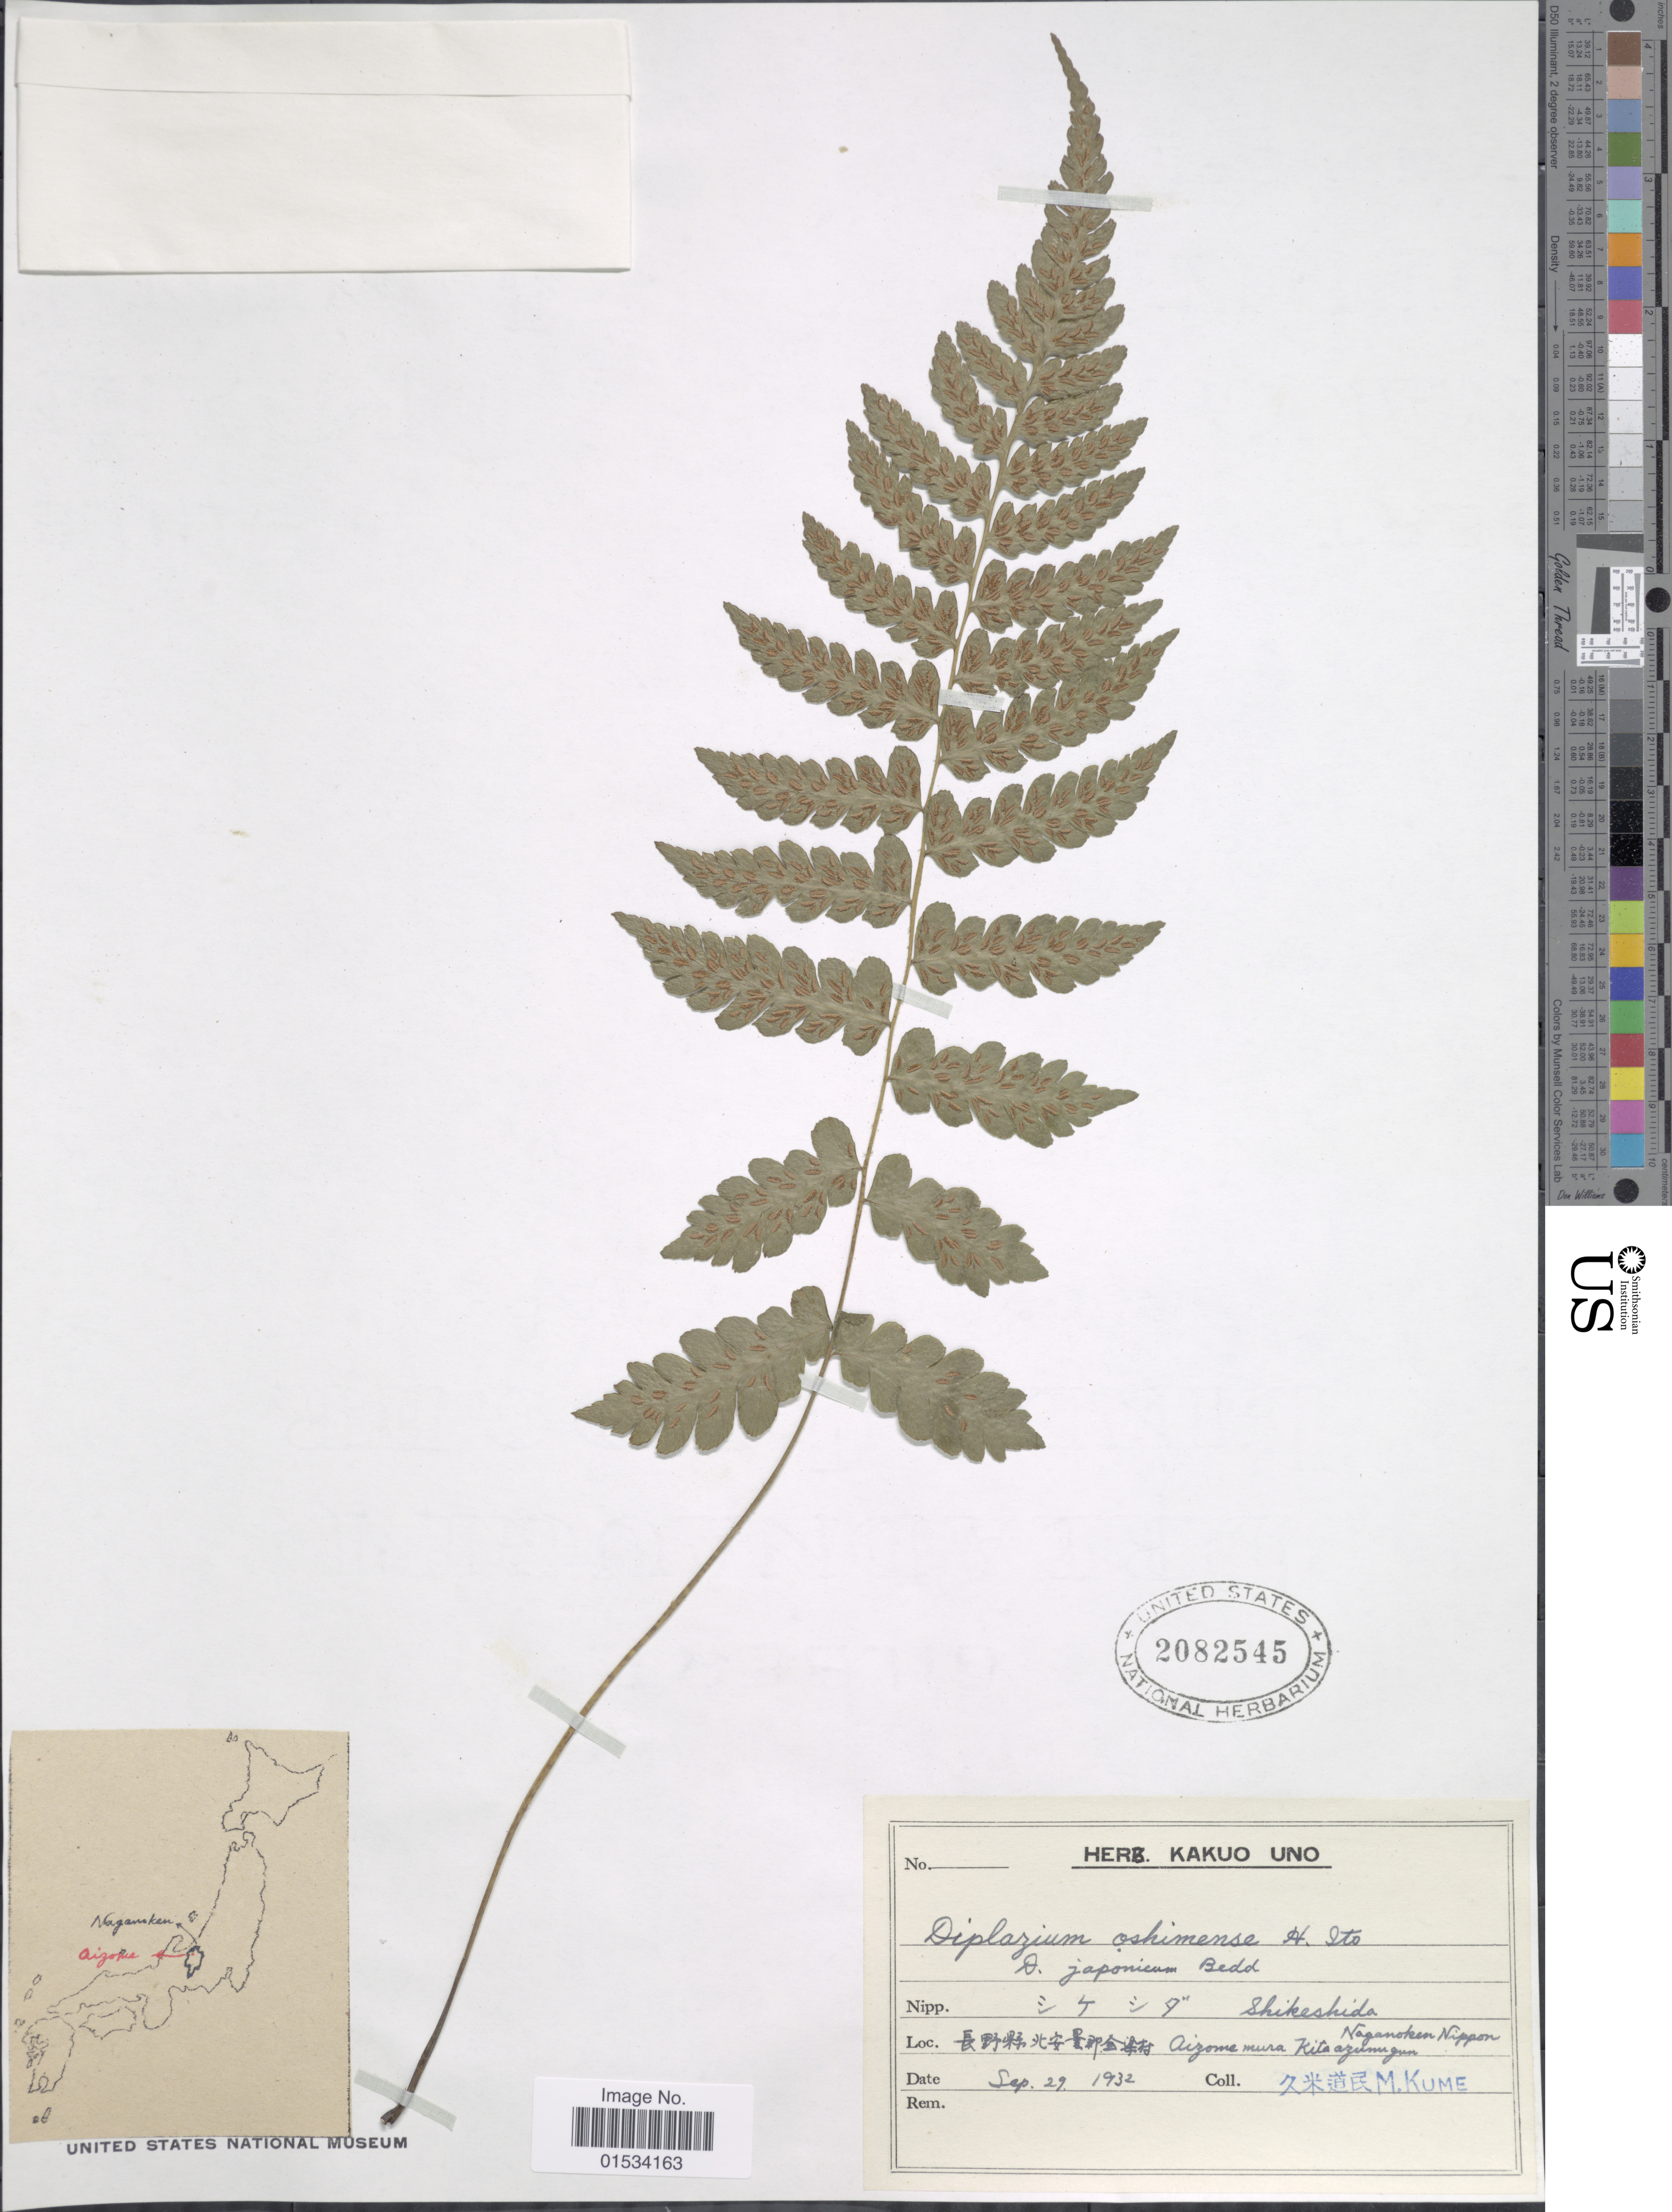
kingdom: Plantae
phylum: Tracheophyta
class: Polypodiopsida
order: Polypodiales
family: Athyriaceae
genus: Diplazium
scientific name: Diplazium oshimense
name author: H. Itô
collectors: M. Kume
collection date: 1932-09-29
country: Japan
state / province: Nagano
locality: Aizome mura Kitaazumigun, Naganoken Nippon.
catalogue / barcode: US 2082545